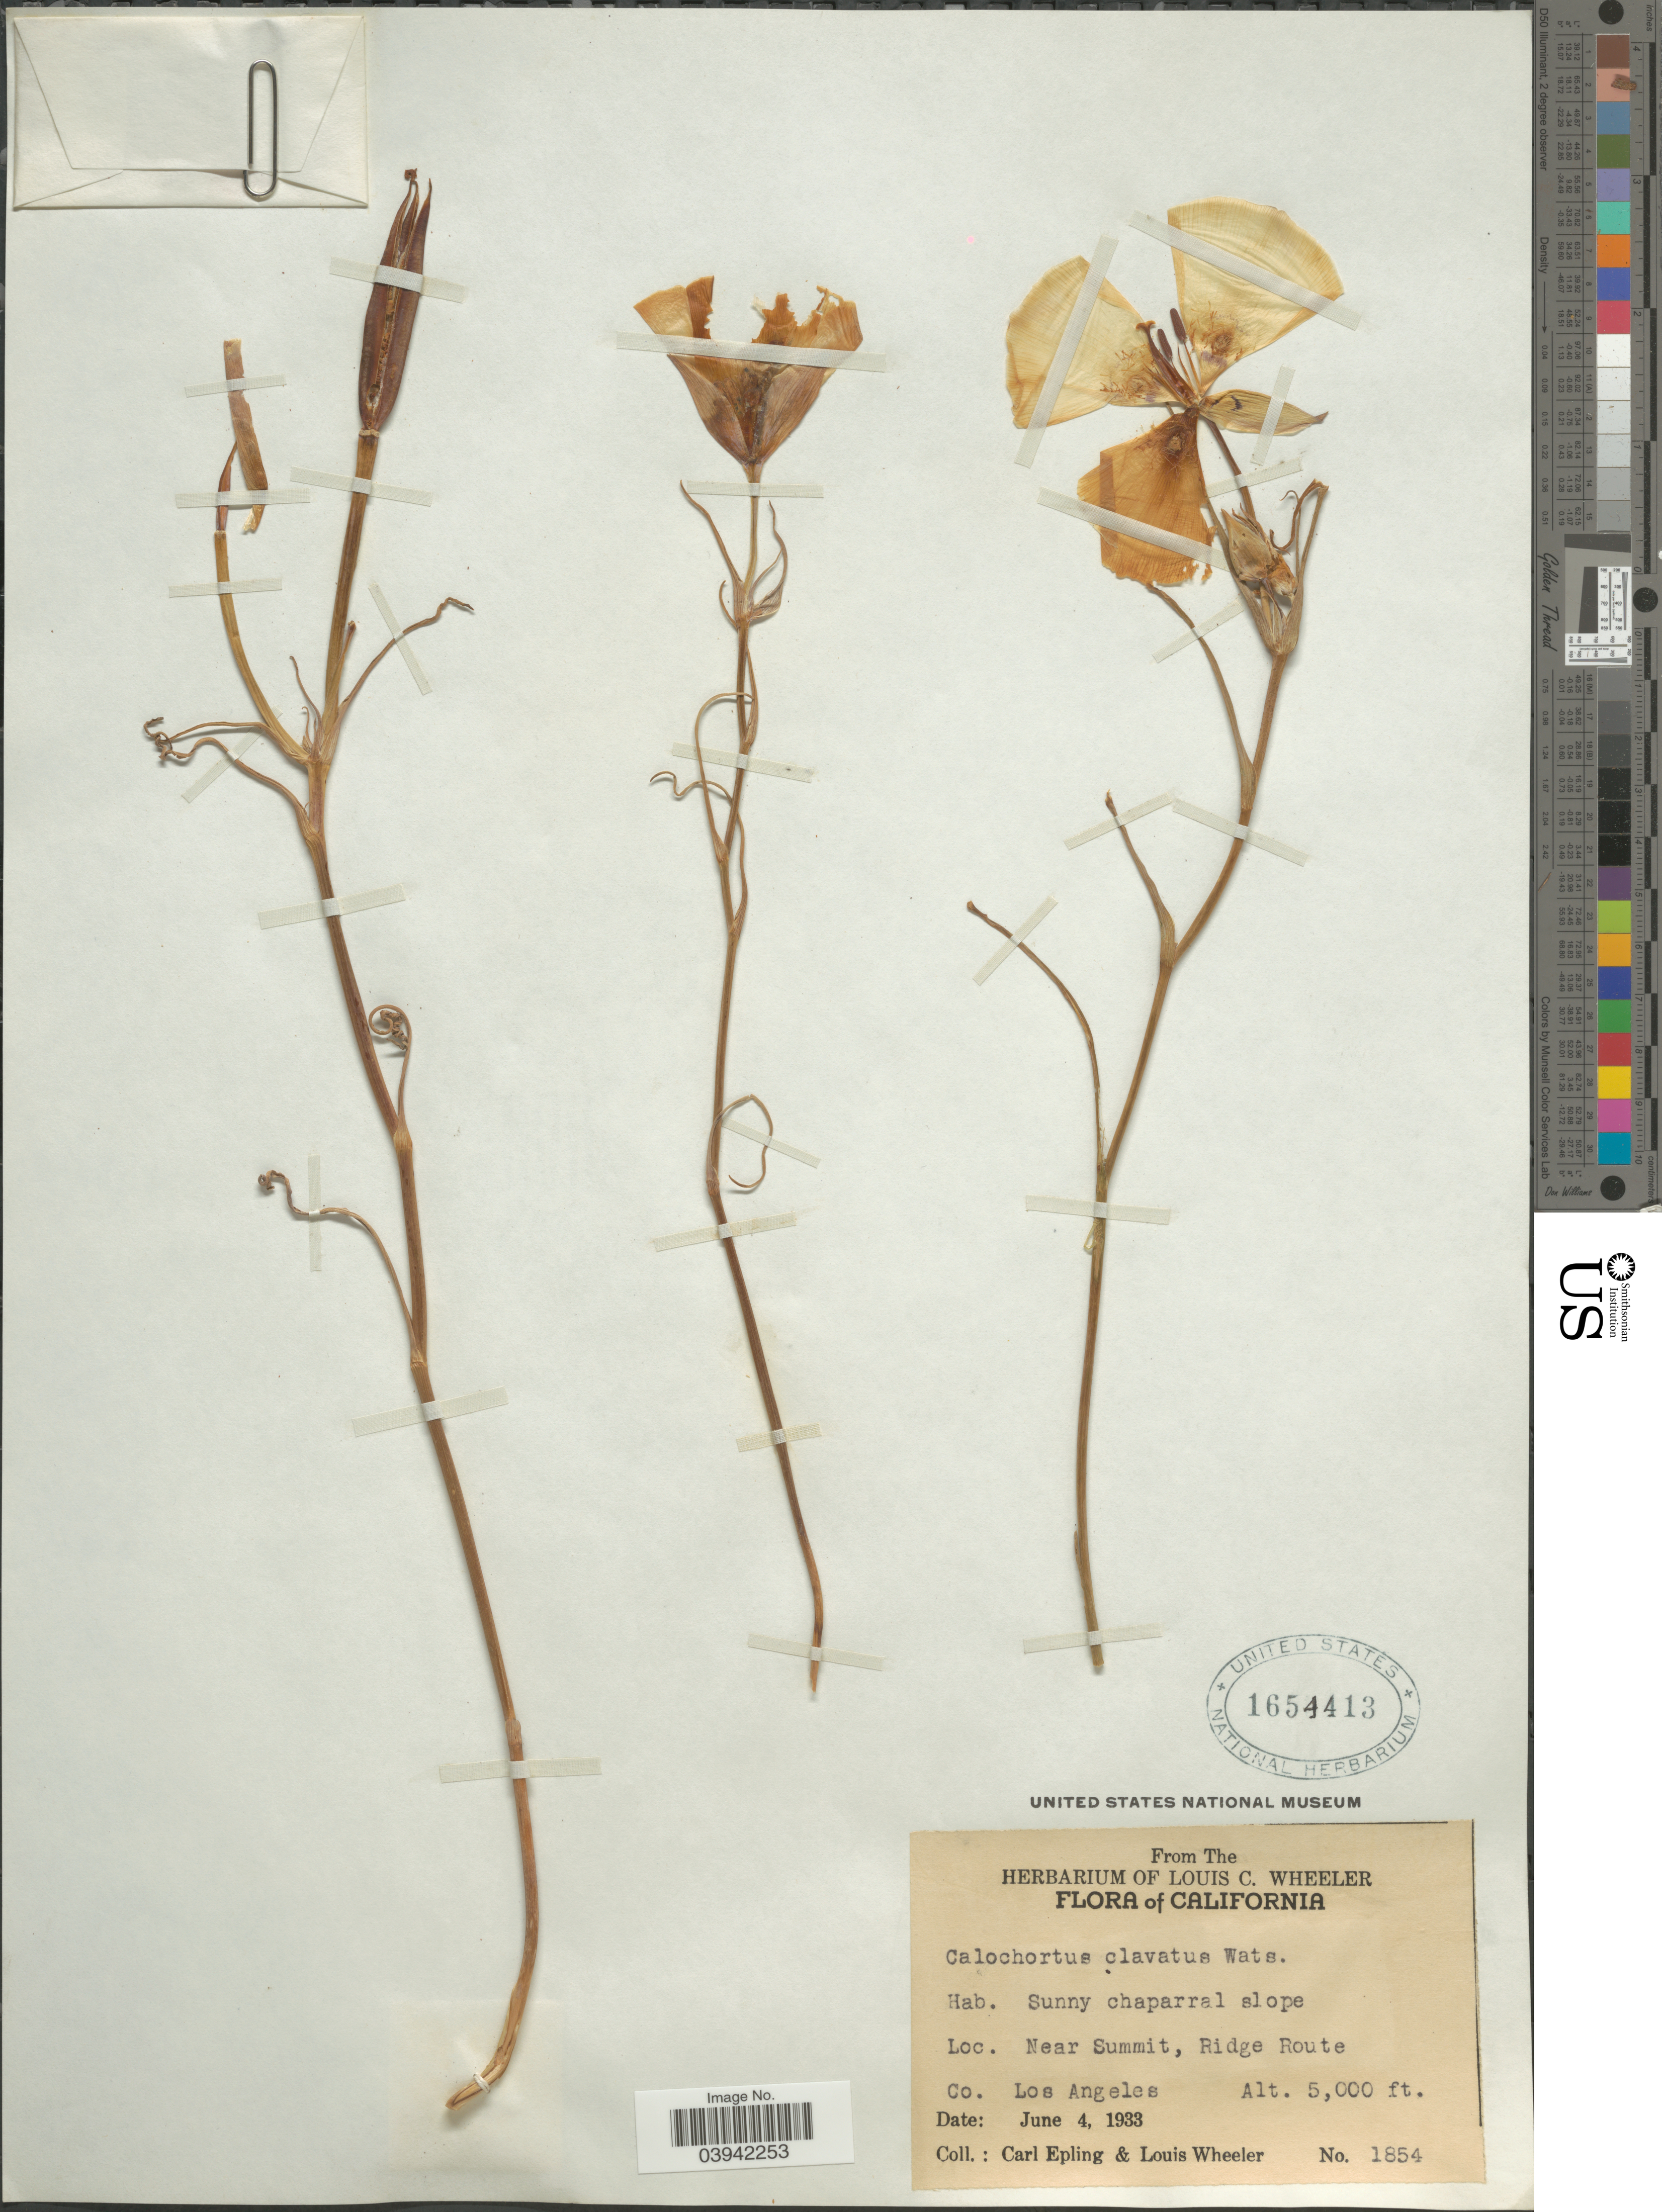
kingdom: Plantae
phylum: Tracheophyta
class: Liliopsida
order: Liliales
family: Liliaceae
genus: Calochortus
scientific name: Calochortus clavatus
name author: S. Watson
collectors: C. C. Epling & L. C. Wheeler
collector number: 1854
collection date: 1933-06-04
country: United States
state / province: California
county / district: Los Angeles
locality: Near Summit, Ridge Route. Co. Los Angeles.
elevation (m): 1524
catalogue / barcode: US 1654413